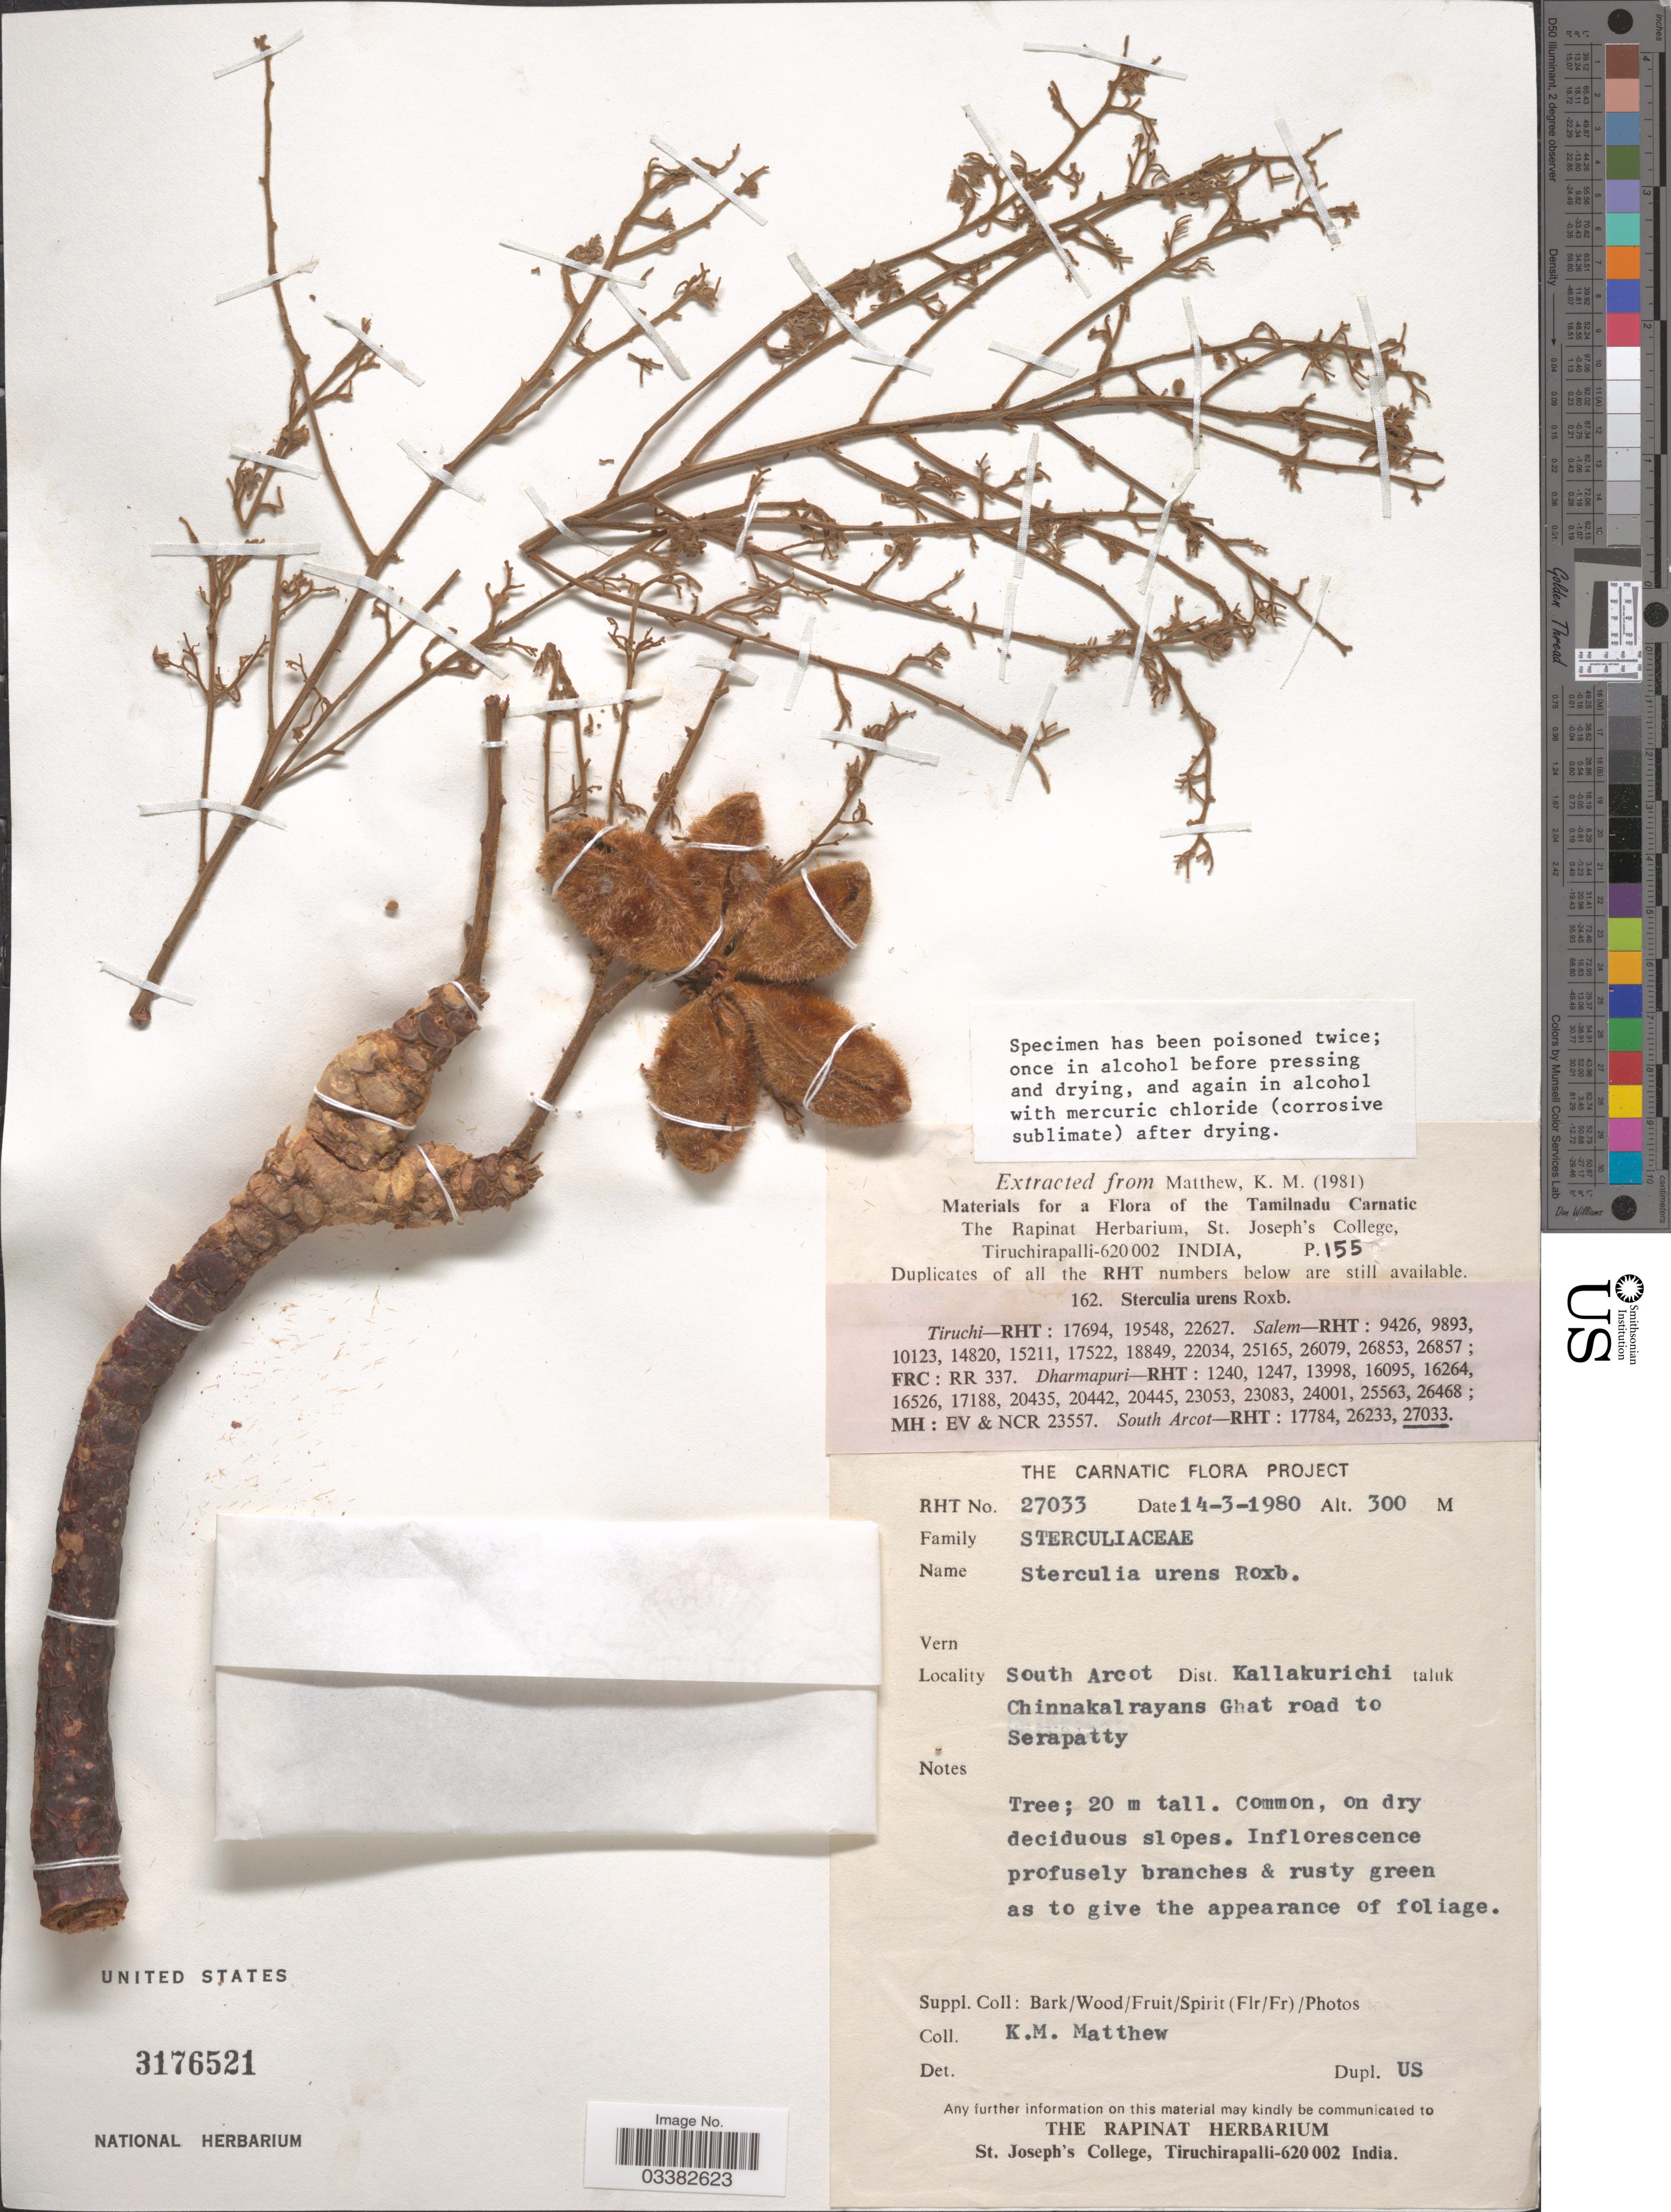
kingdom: Plantae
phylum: Tracheophyta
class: Magnoliopsida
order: Malvales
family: Malvaceae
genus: Sterculia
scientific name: Sterculia urens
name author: Roxb.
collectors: K. M. Matthew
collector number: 27033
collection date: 1980-03-14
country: India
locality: South Arcot Dist. Kallakurichi taluk Chinnakalrayans Ghat road to Serapatty.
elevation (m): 300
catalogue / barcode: US 3176521